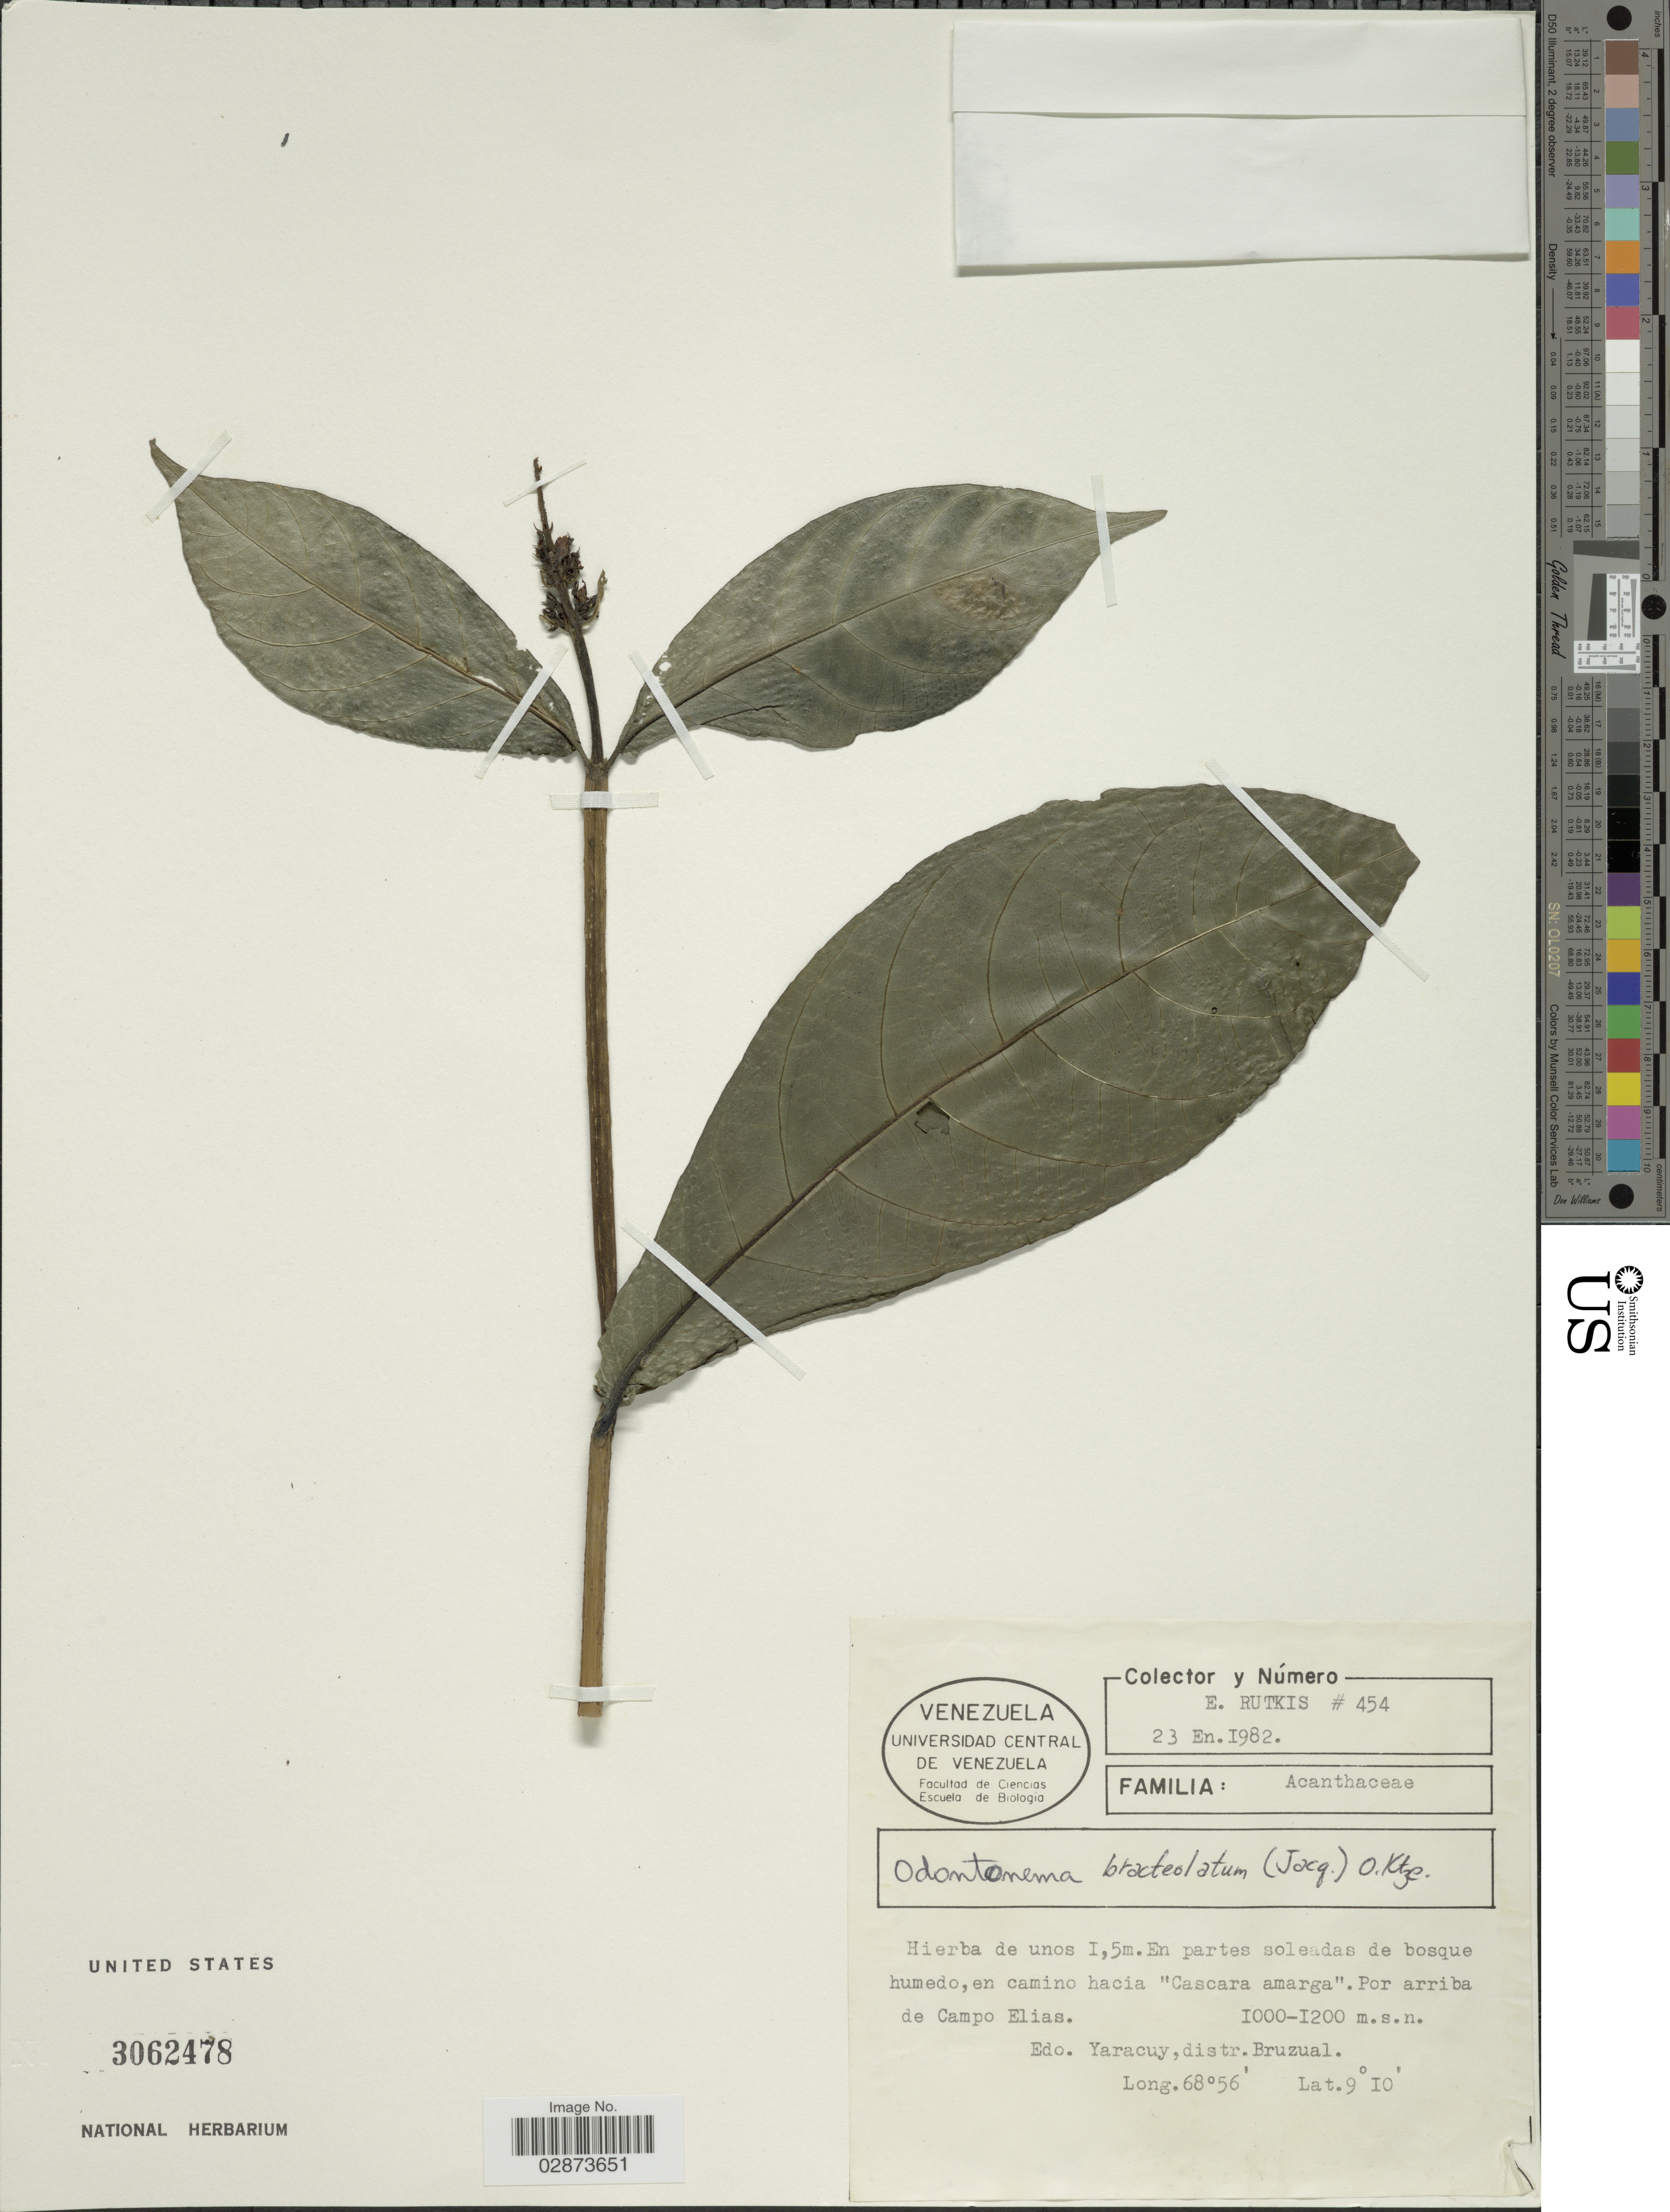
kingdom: Plantae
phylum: Tracheophyta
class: Magnoliopsida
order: Lamiales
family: Acanthaceae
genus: Odontonema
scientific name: Odontonema bracteolatum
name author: (Jacq.) Kuntze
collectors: E. Rutkis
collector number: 454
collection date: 1982-01-23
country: Venezuela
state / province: Yaracuy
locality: En camino hacia "Cascara amarga". Por arriba de Campo Elias. Edo. Yaracuy, distr. Bruzual.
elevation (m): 1000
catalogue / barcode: US 3062478